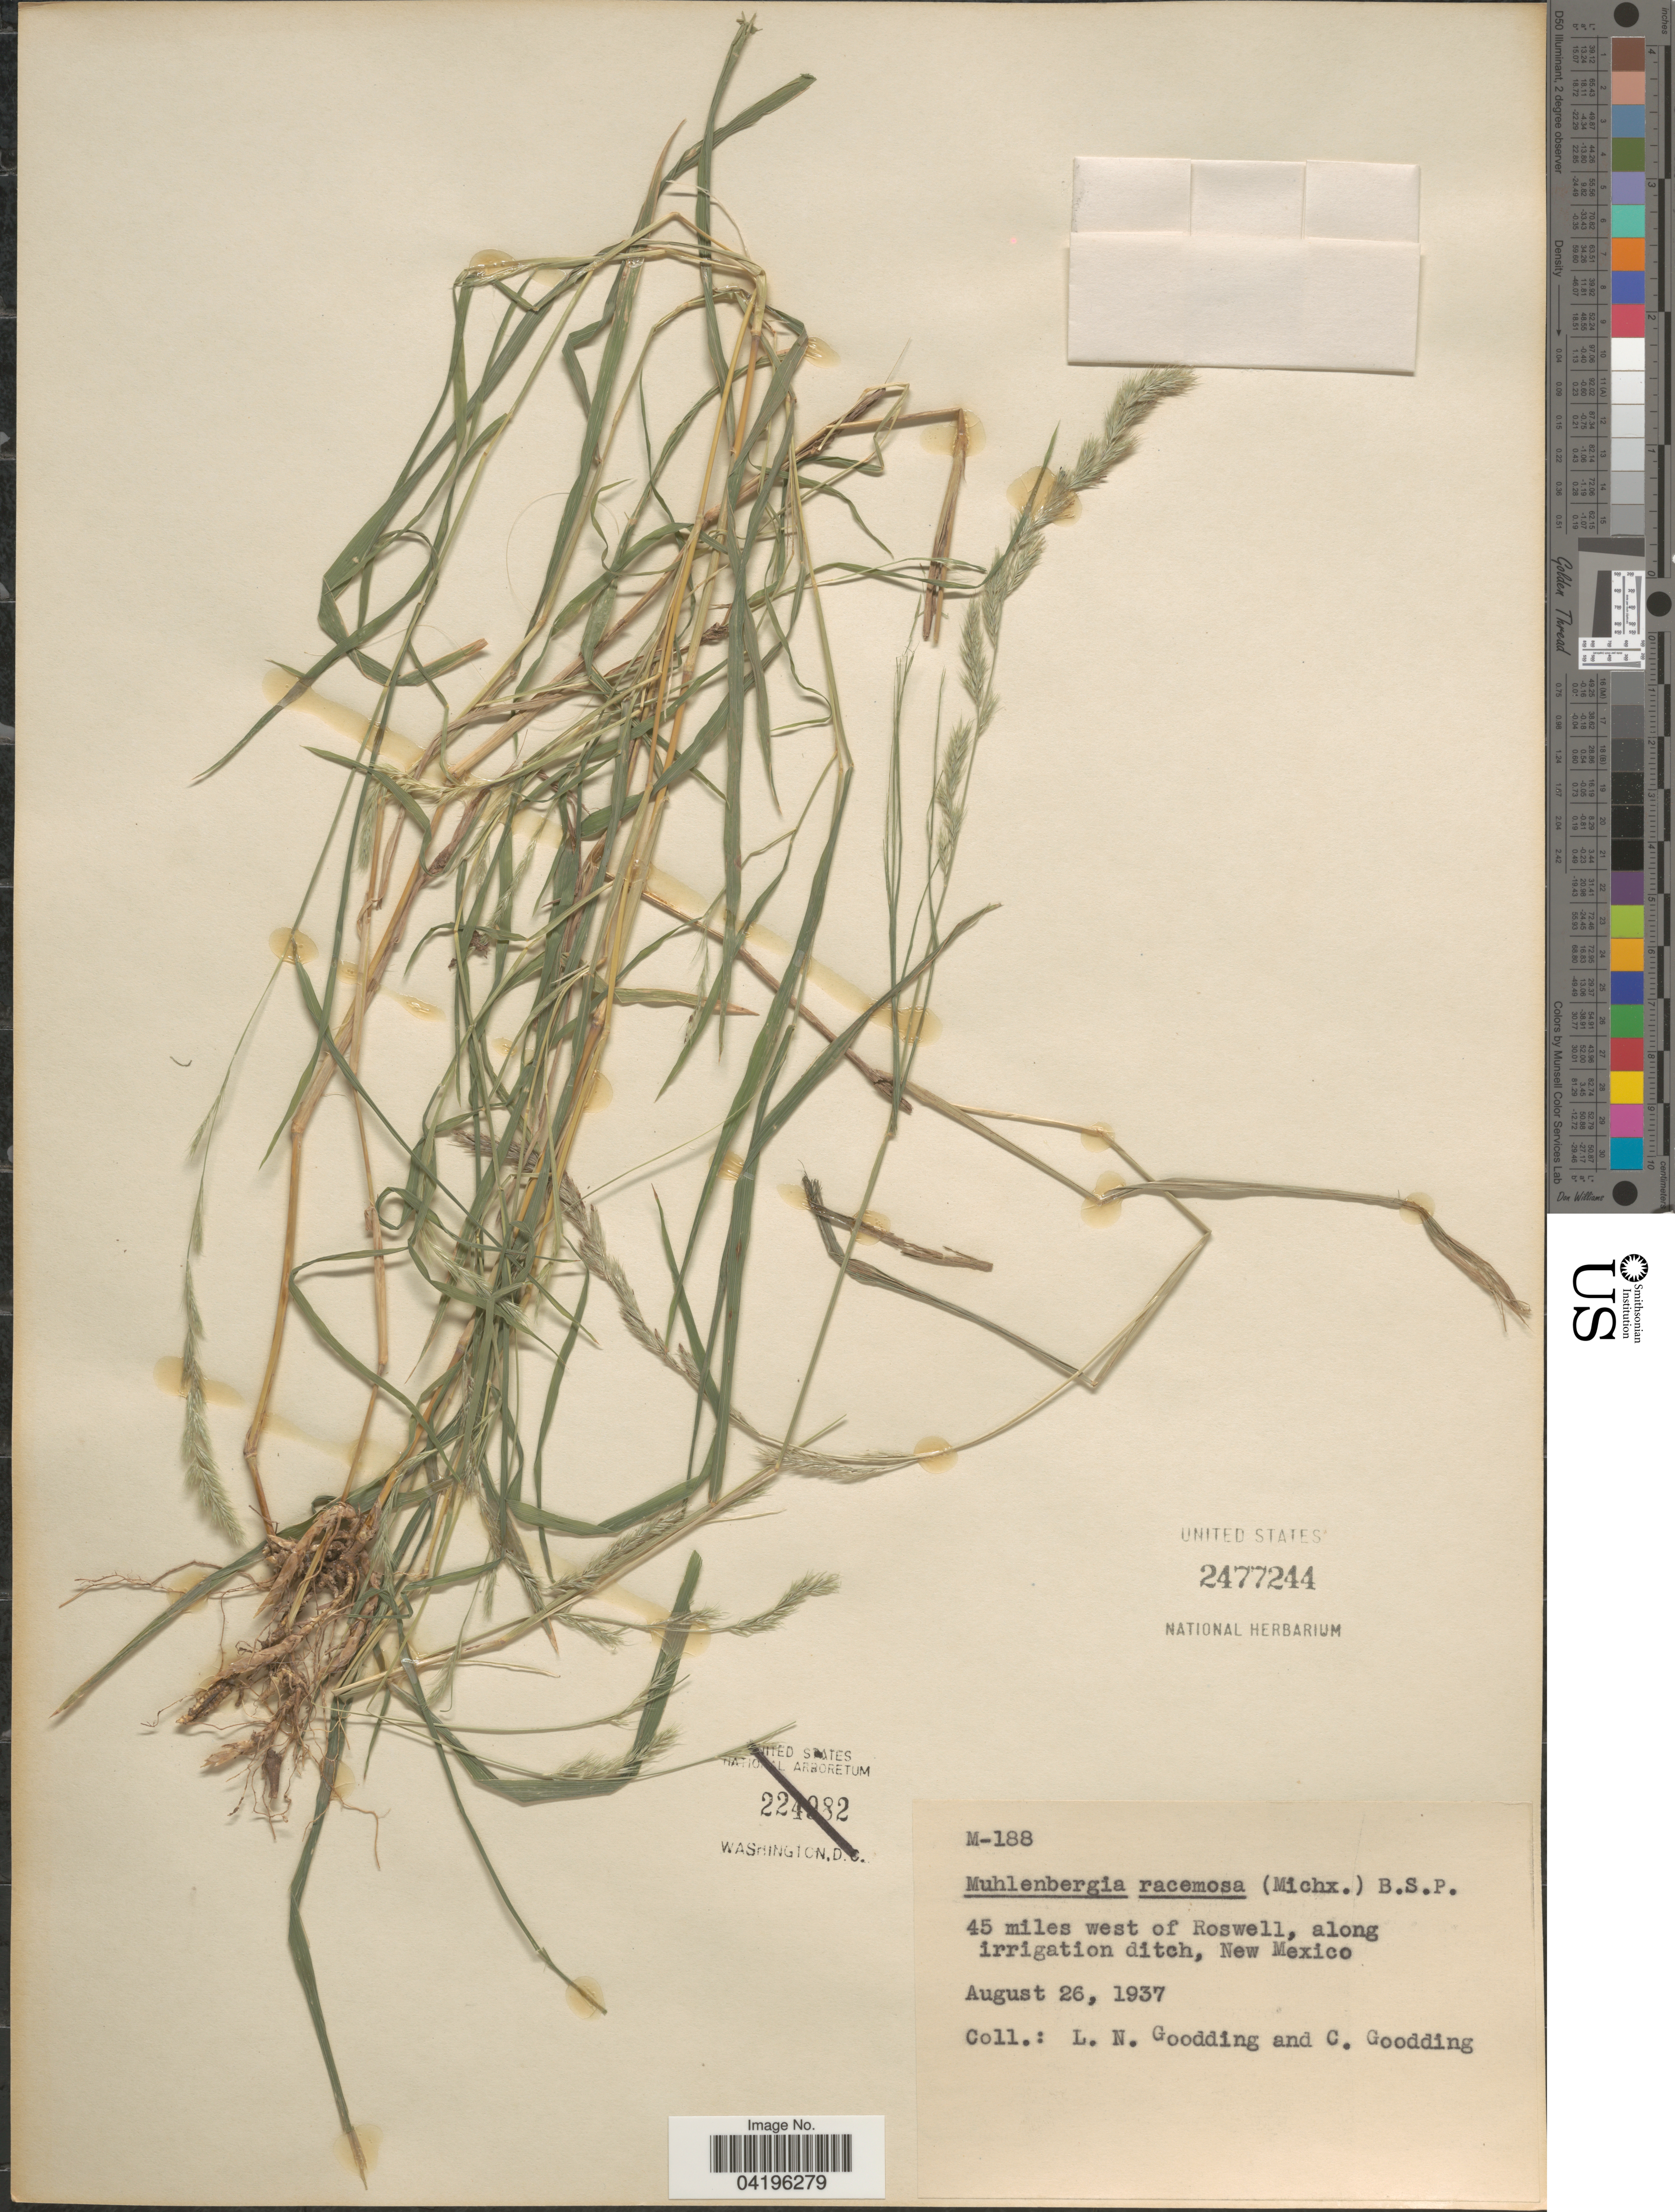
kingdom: Plantae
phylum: Tracheophyta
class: Liliopsida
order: Poales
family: Poaceae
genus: Muhlenbergia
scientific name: Muhlenbergia racemosa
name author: (Michx.) Britton et al.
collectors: L. N. Goodding & C. Goodding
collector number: M-188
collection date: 1937-08-26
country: United States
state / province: New Mexico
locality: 45 miles west of Roswell, along irrigation ditch.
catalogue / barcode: US 2477244